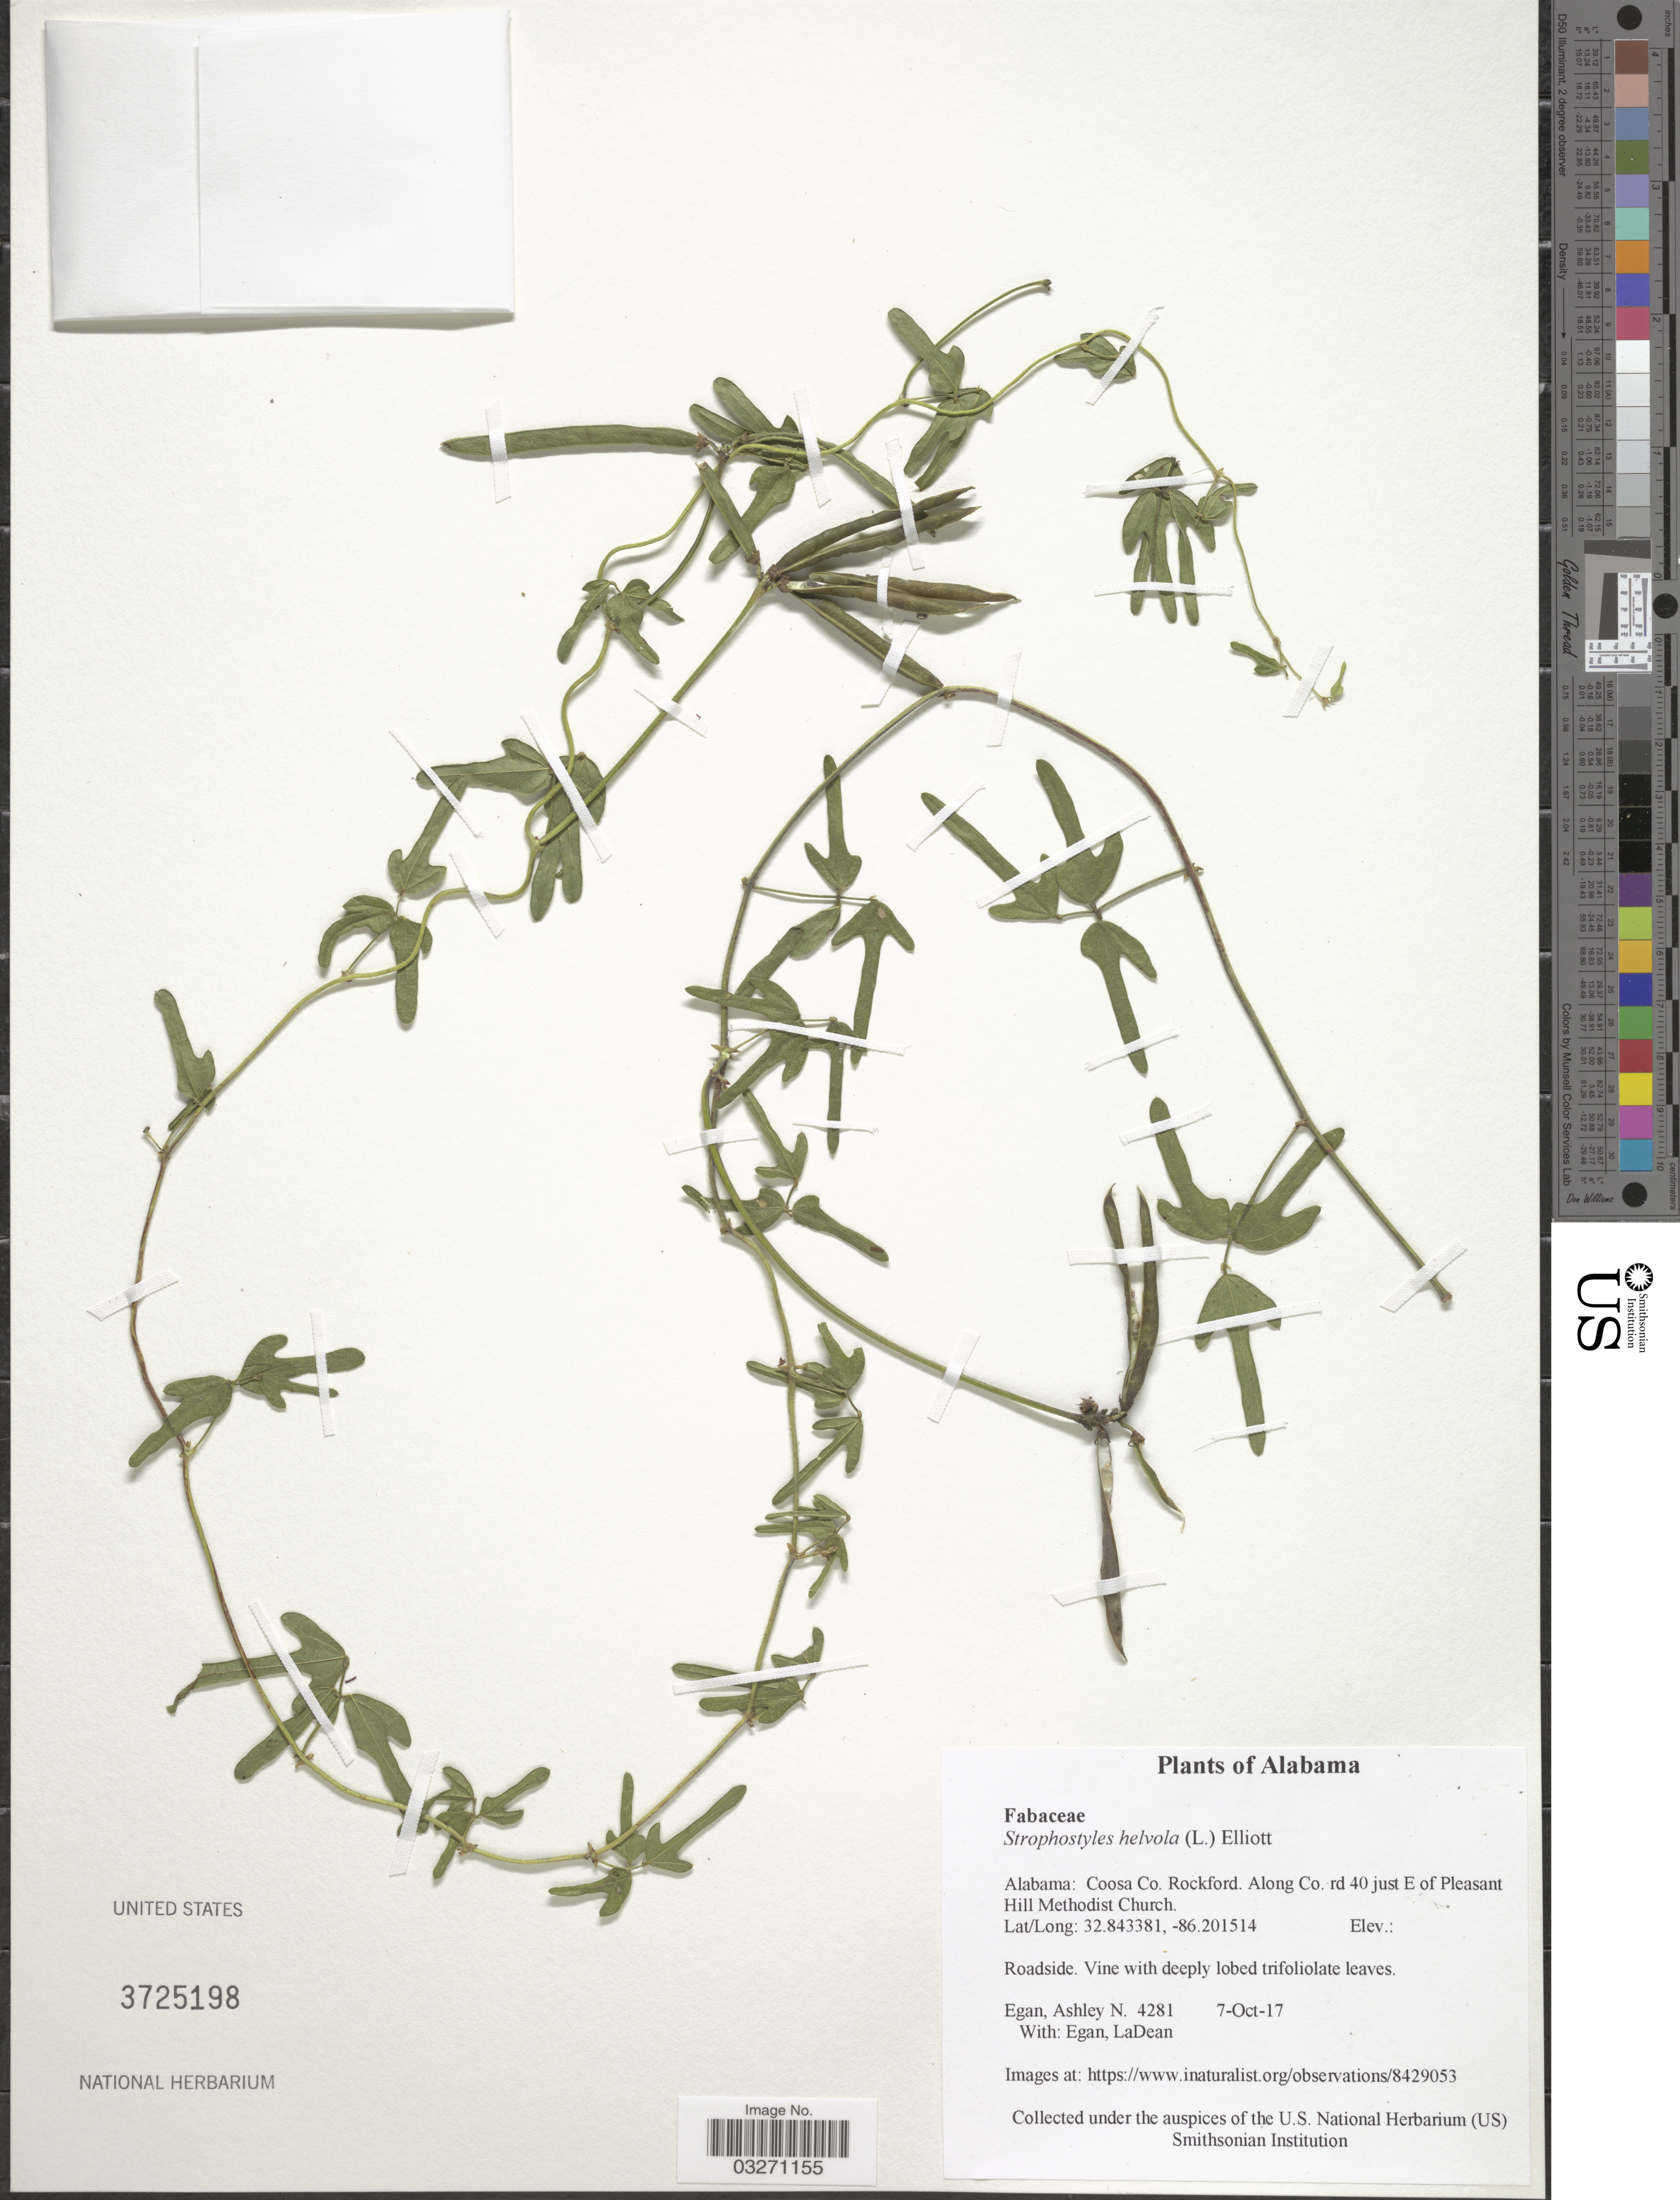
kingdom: Plantae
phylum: Tracheophyta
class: Magnoliopsida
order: Fabales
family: Fabaceae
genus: Strophostyles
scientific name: Strophostyles helvola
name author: (L.) Elliott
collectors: A. N. Egan & E. Ladean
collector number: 4281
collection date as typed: Transcribed d/m/y: 7/10/17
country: United States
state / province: Alabama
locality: Coosa Co. Rockford. Along Co. rd. 40 just E of Pleasant Hill Methodist Church.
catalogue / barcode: US 3725198